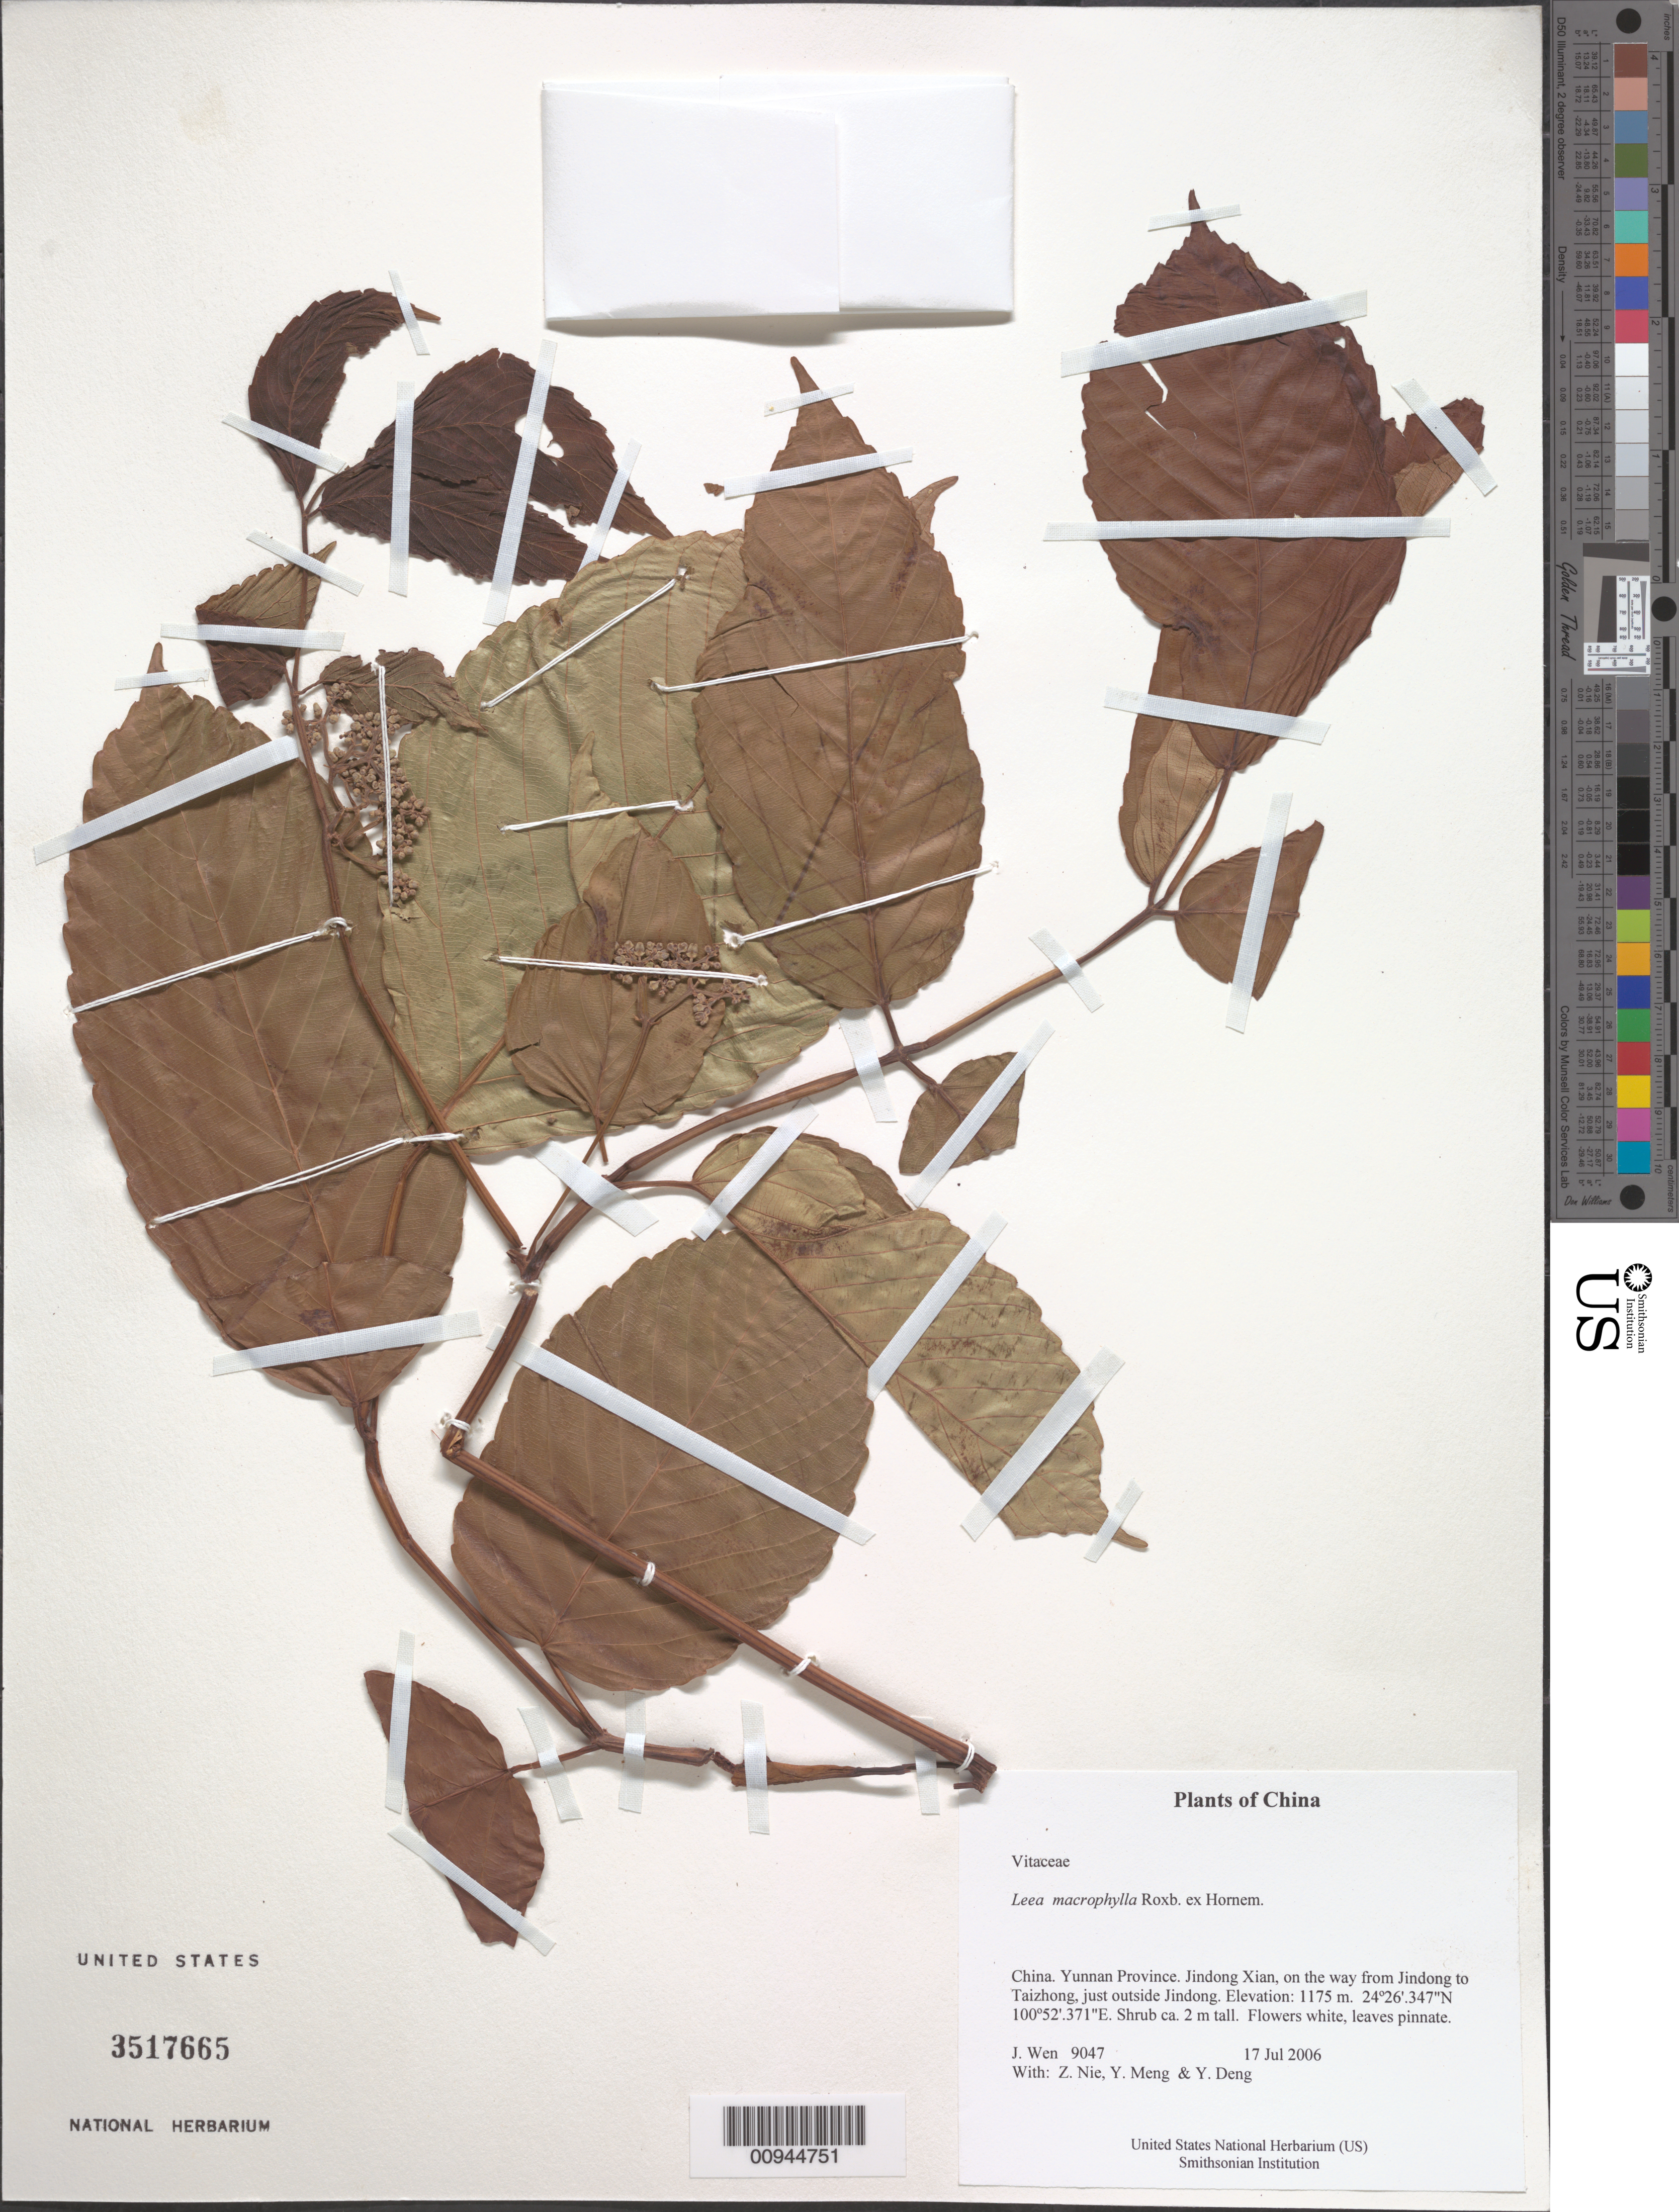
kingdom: Plantae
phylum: Tracheophyta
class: Magnoliopsida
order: Vitales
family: Vitaceae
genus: Leea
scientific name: Leea macrophylla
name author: Roxb. ex Hornem.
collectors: J. Wen, Z. Nie, Y. Meng & Y. Deng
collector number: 9047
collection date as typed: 17 Jul 2006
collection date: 2006-07-17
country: China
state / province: Yunnan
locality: Yunnan Province. Jindong Xian, on the way from Jindong to Taizhong, just outside Jindong.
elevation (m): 1175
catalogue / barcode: US 3517665